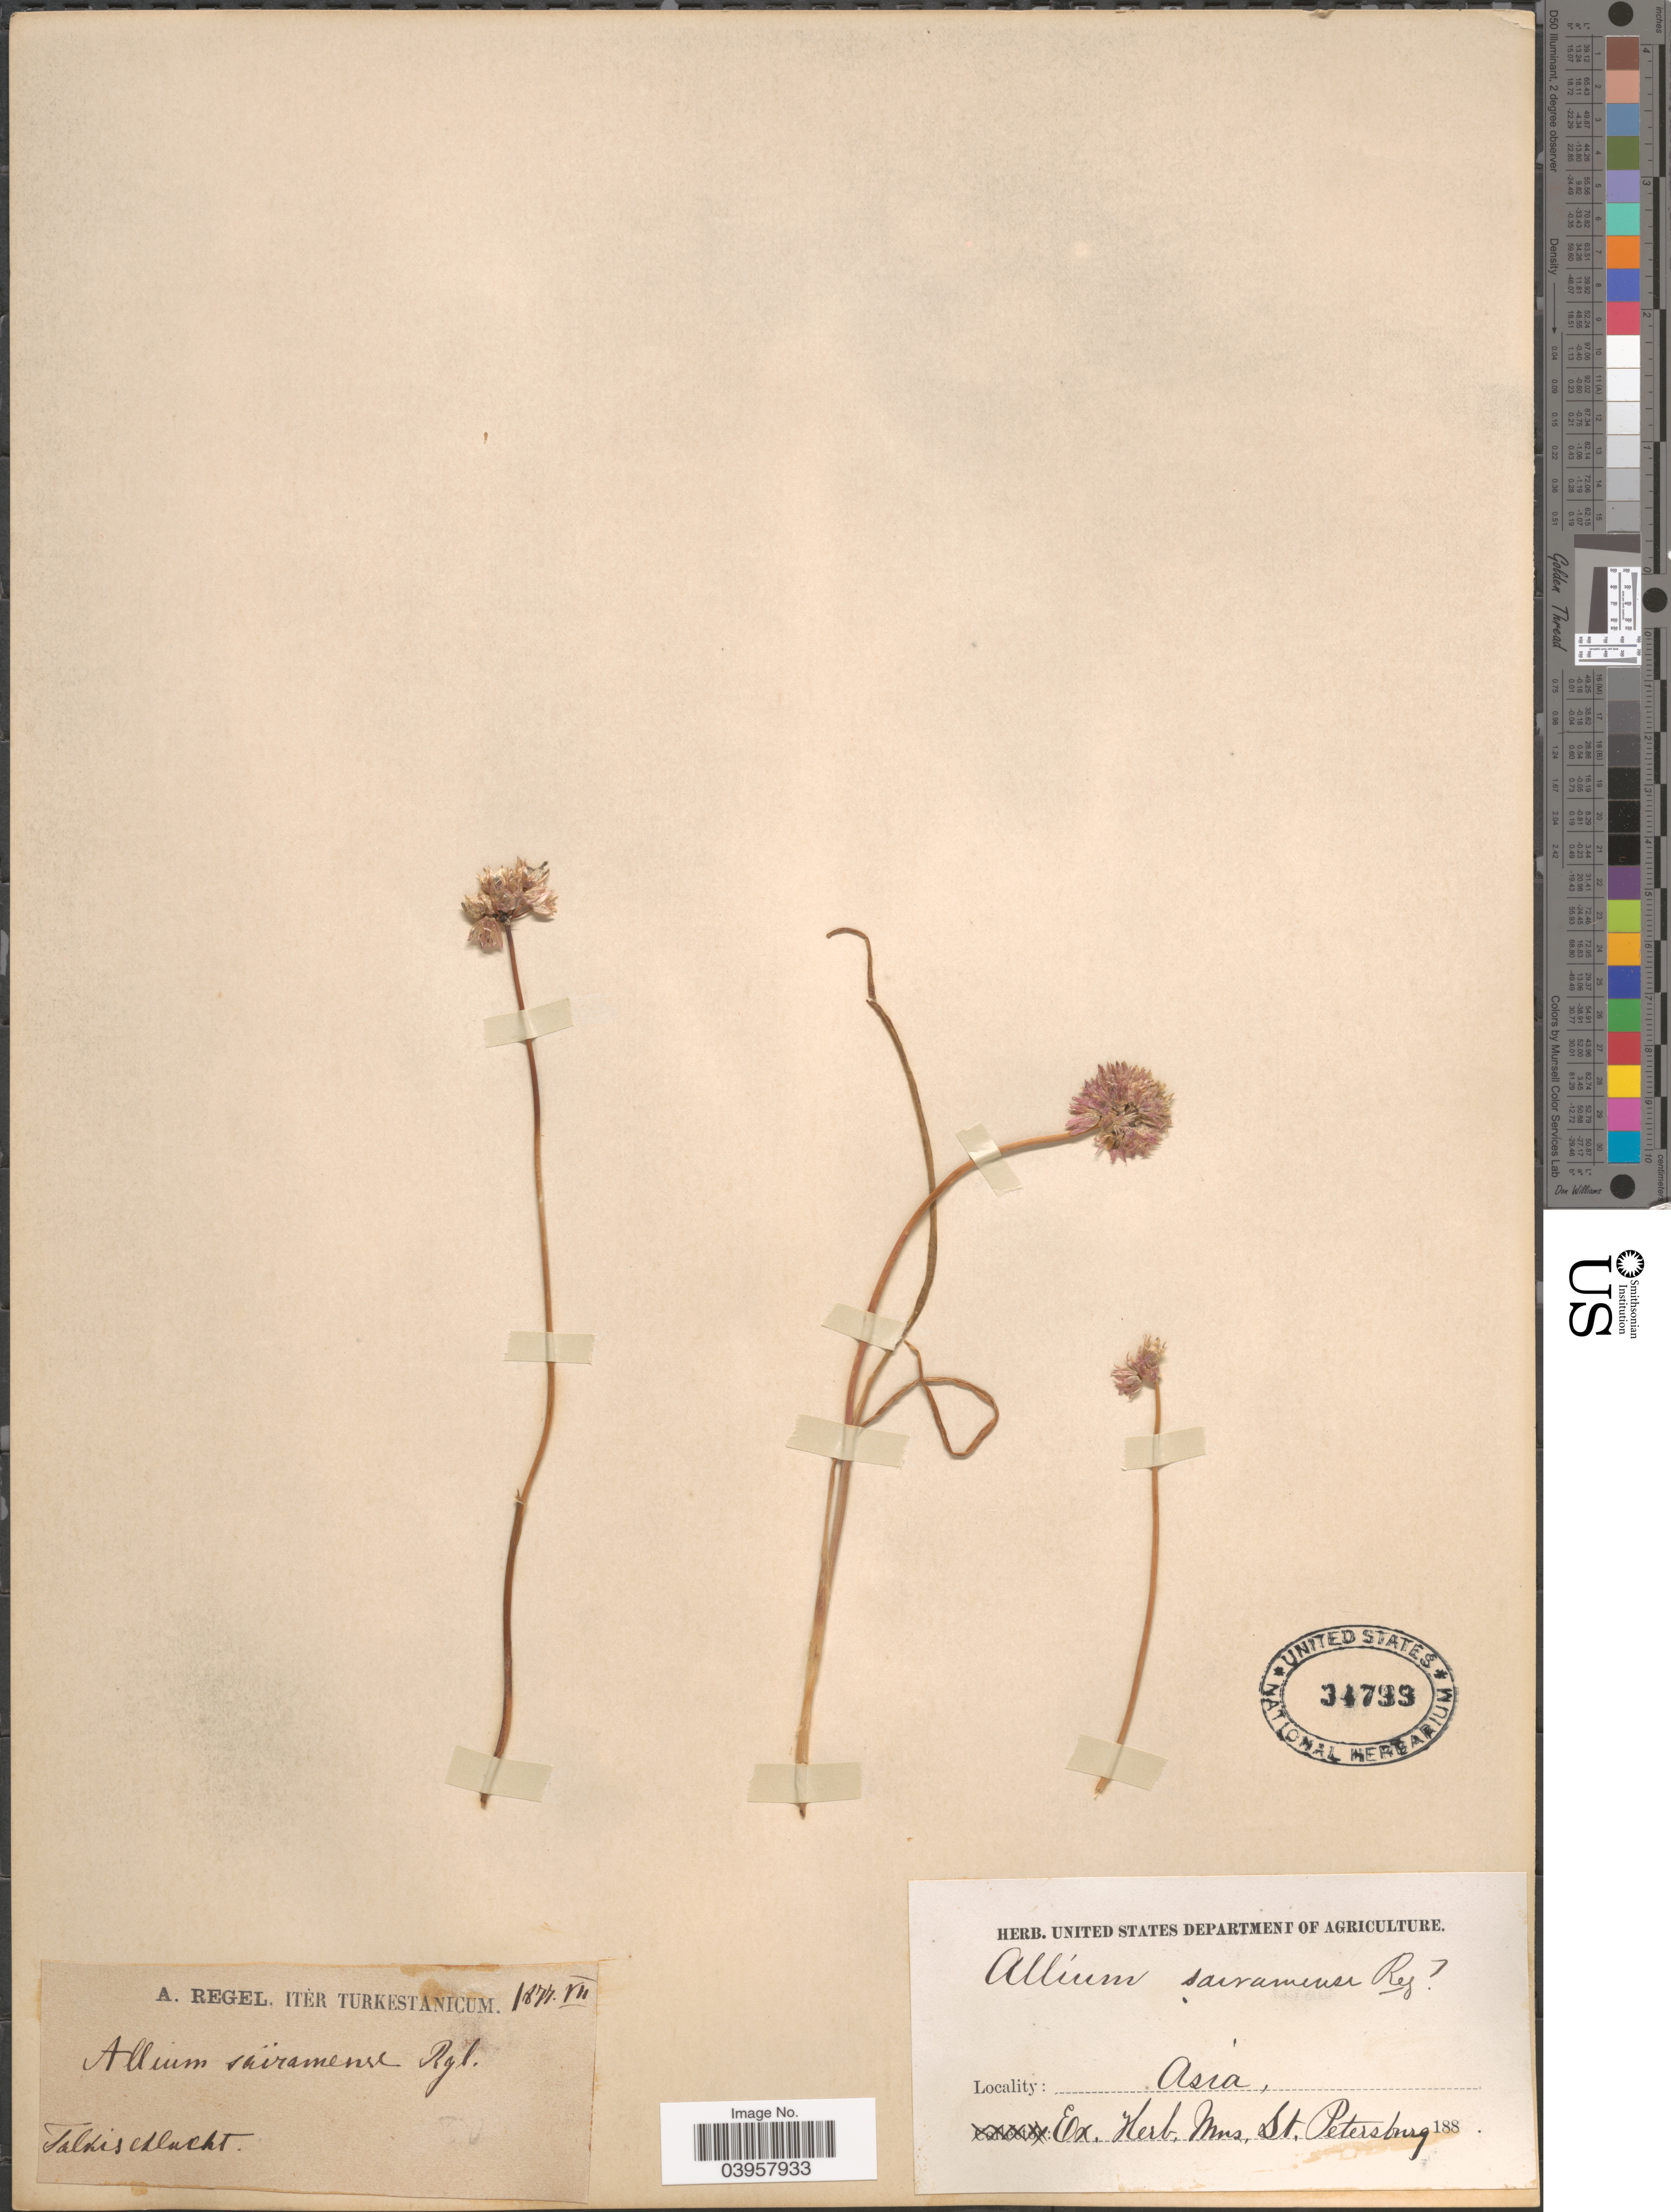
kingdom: Plantae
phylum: Tracheophyta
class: Liliopsida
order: Asparagales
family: Amaryllidaceae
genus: Allium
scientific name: Allium sairamense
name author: Regel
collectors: A. Regel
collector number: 80*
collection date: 1877-07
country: Uzbekistan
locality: Iter Turkestanicum. Talkischlucht. Asia.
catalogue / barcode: US 34799